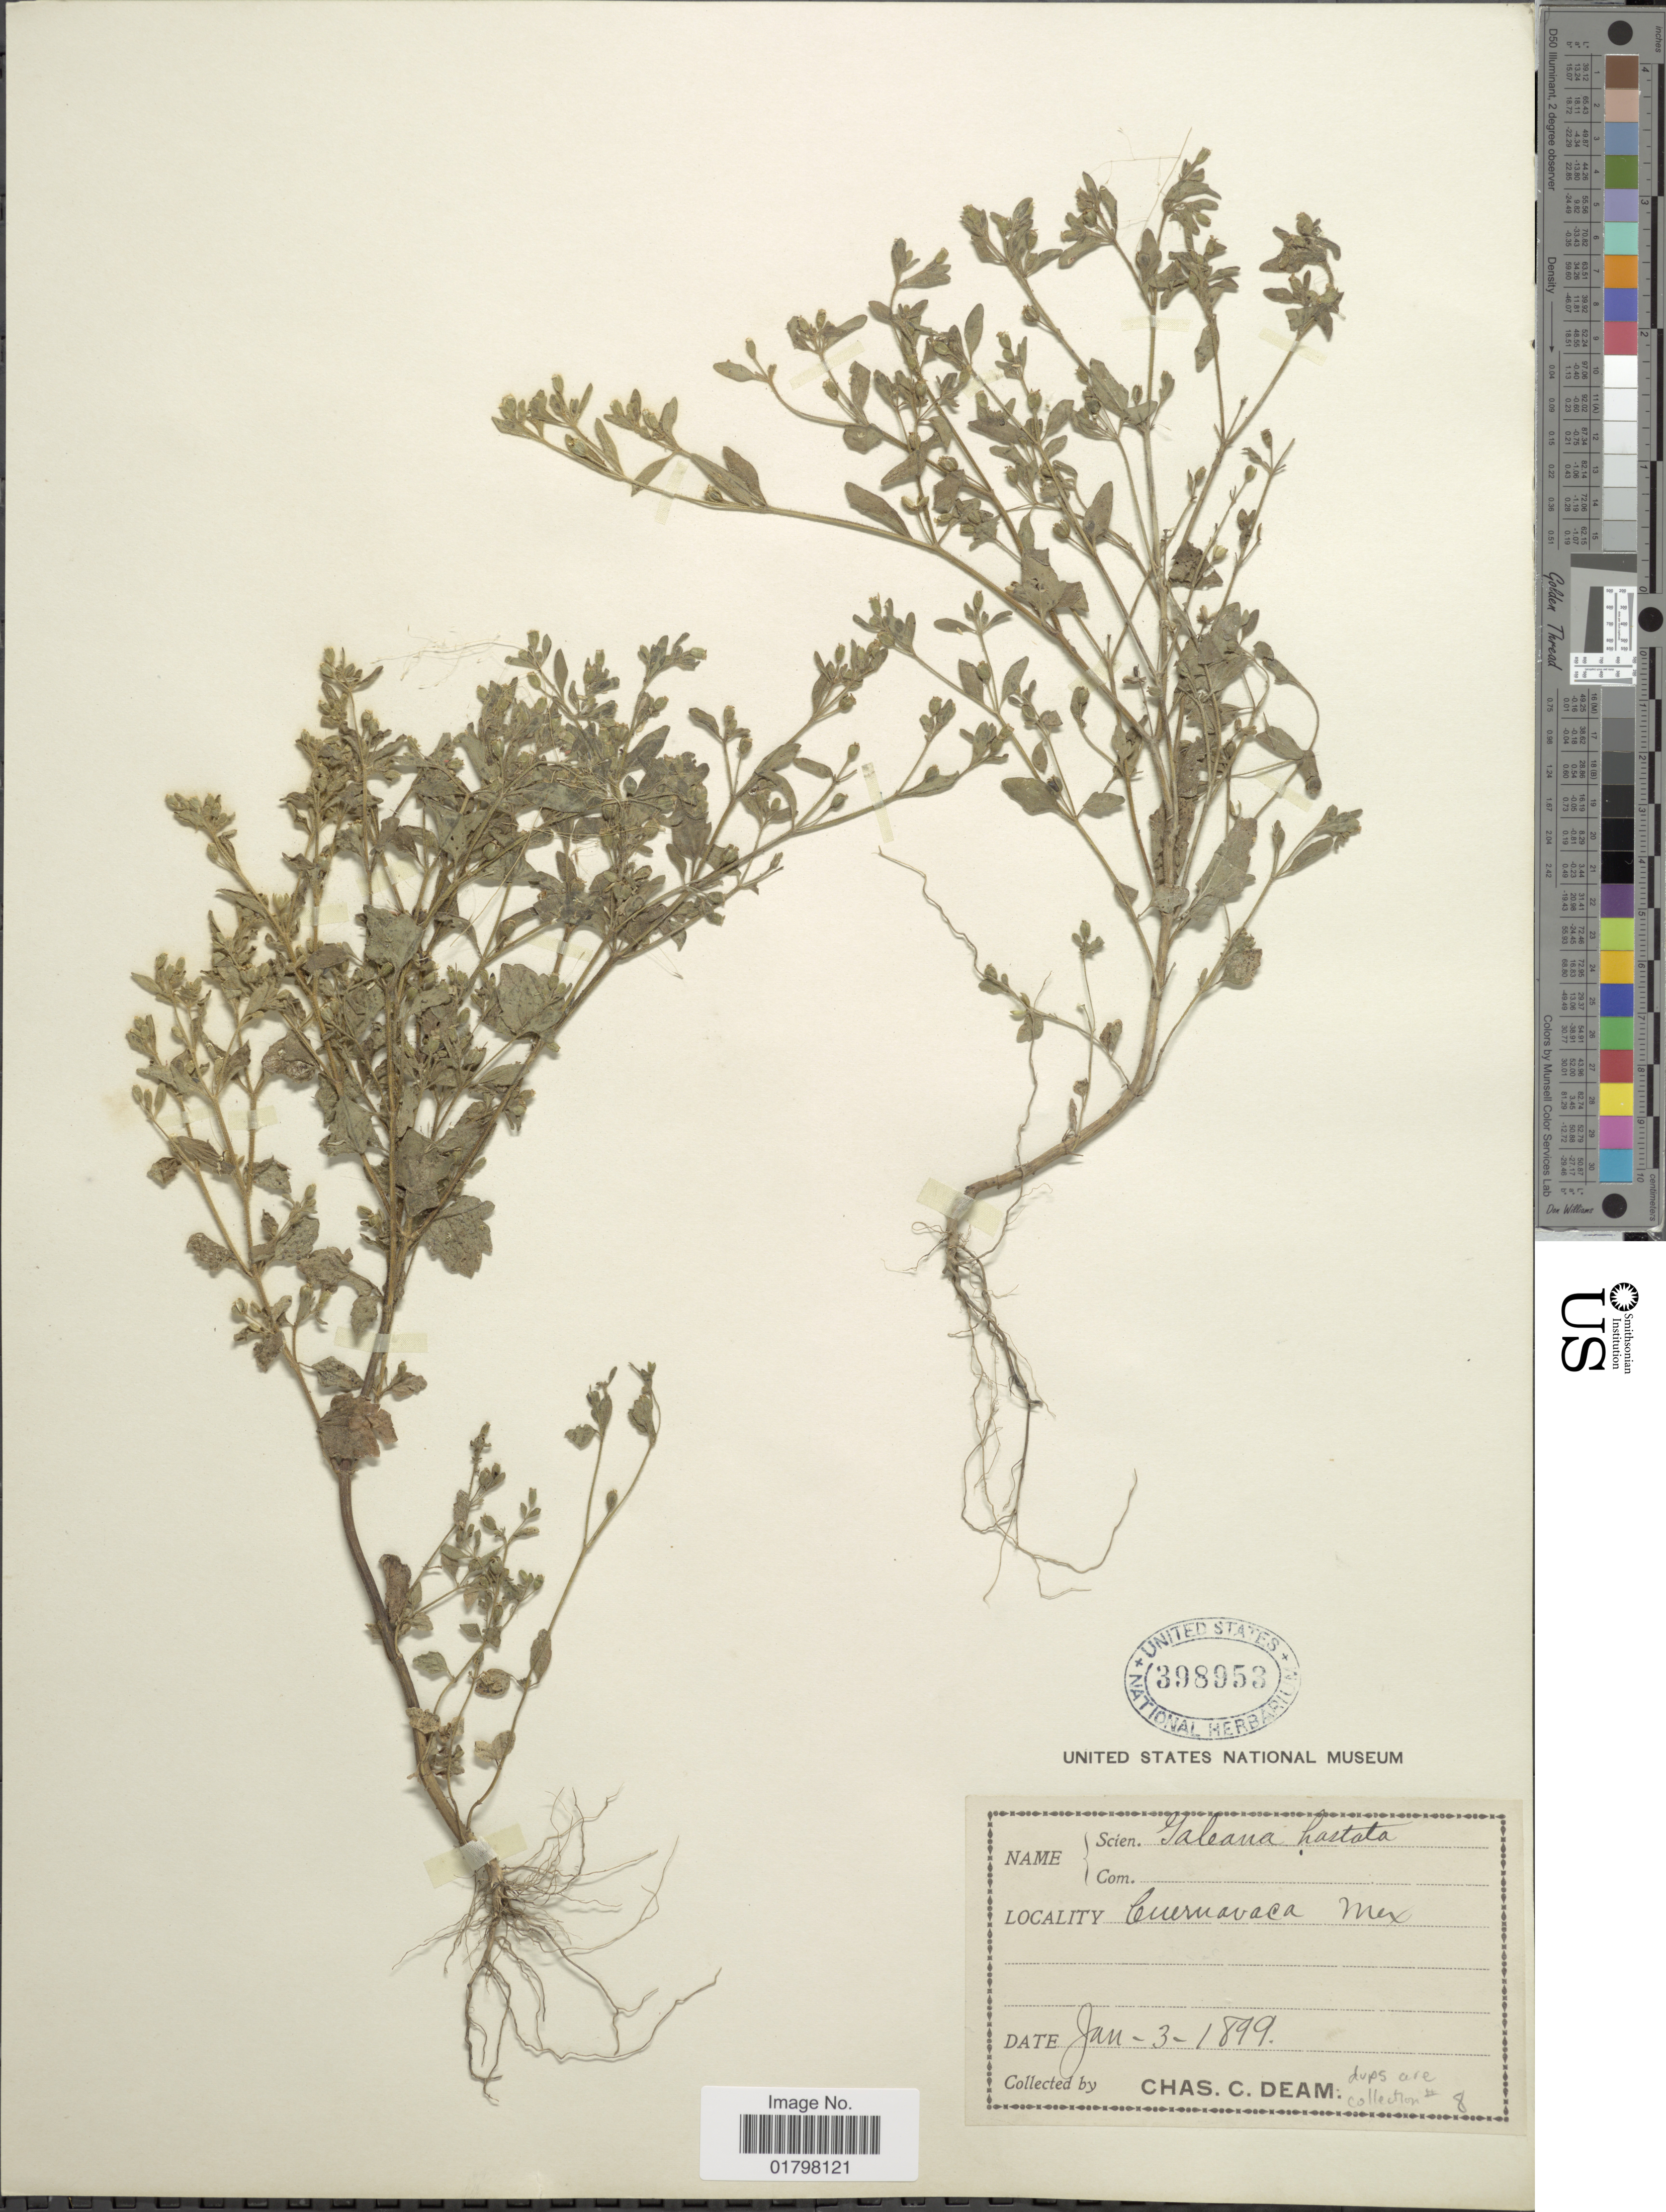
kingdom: Plantae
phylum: Tracheophyta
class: Magnoliopsida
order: Asterales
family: Asteraceae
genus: Galeana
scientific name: Galeana pratensis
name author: (Kunth) Rydb.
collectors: C. C. Deam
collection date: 1899-01-03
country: Mexico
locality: Cuernavaca, Mex.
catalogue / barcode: US 398953